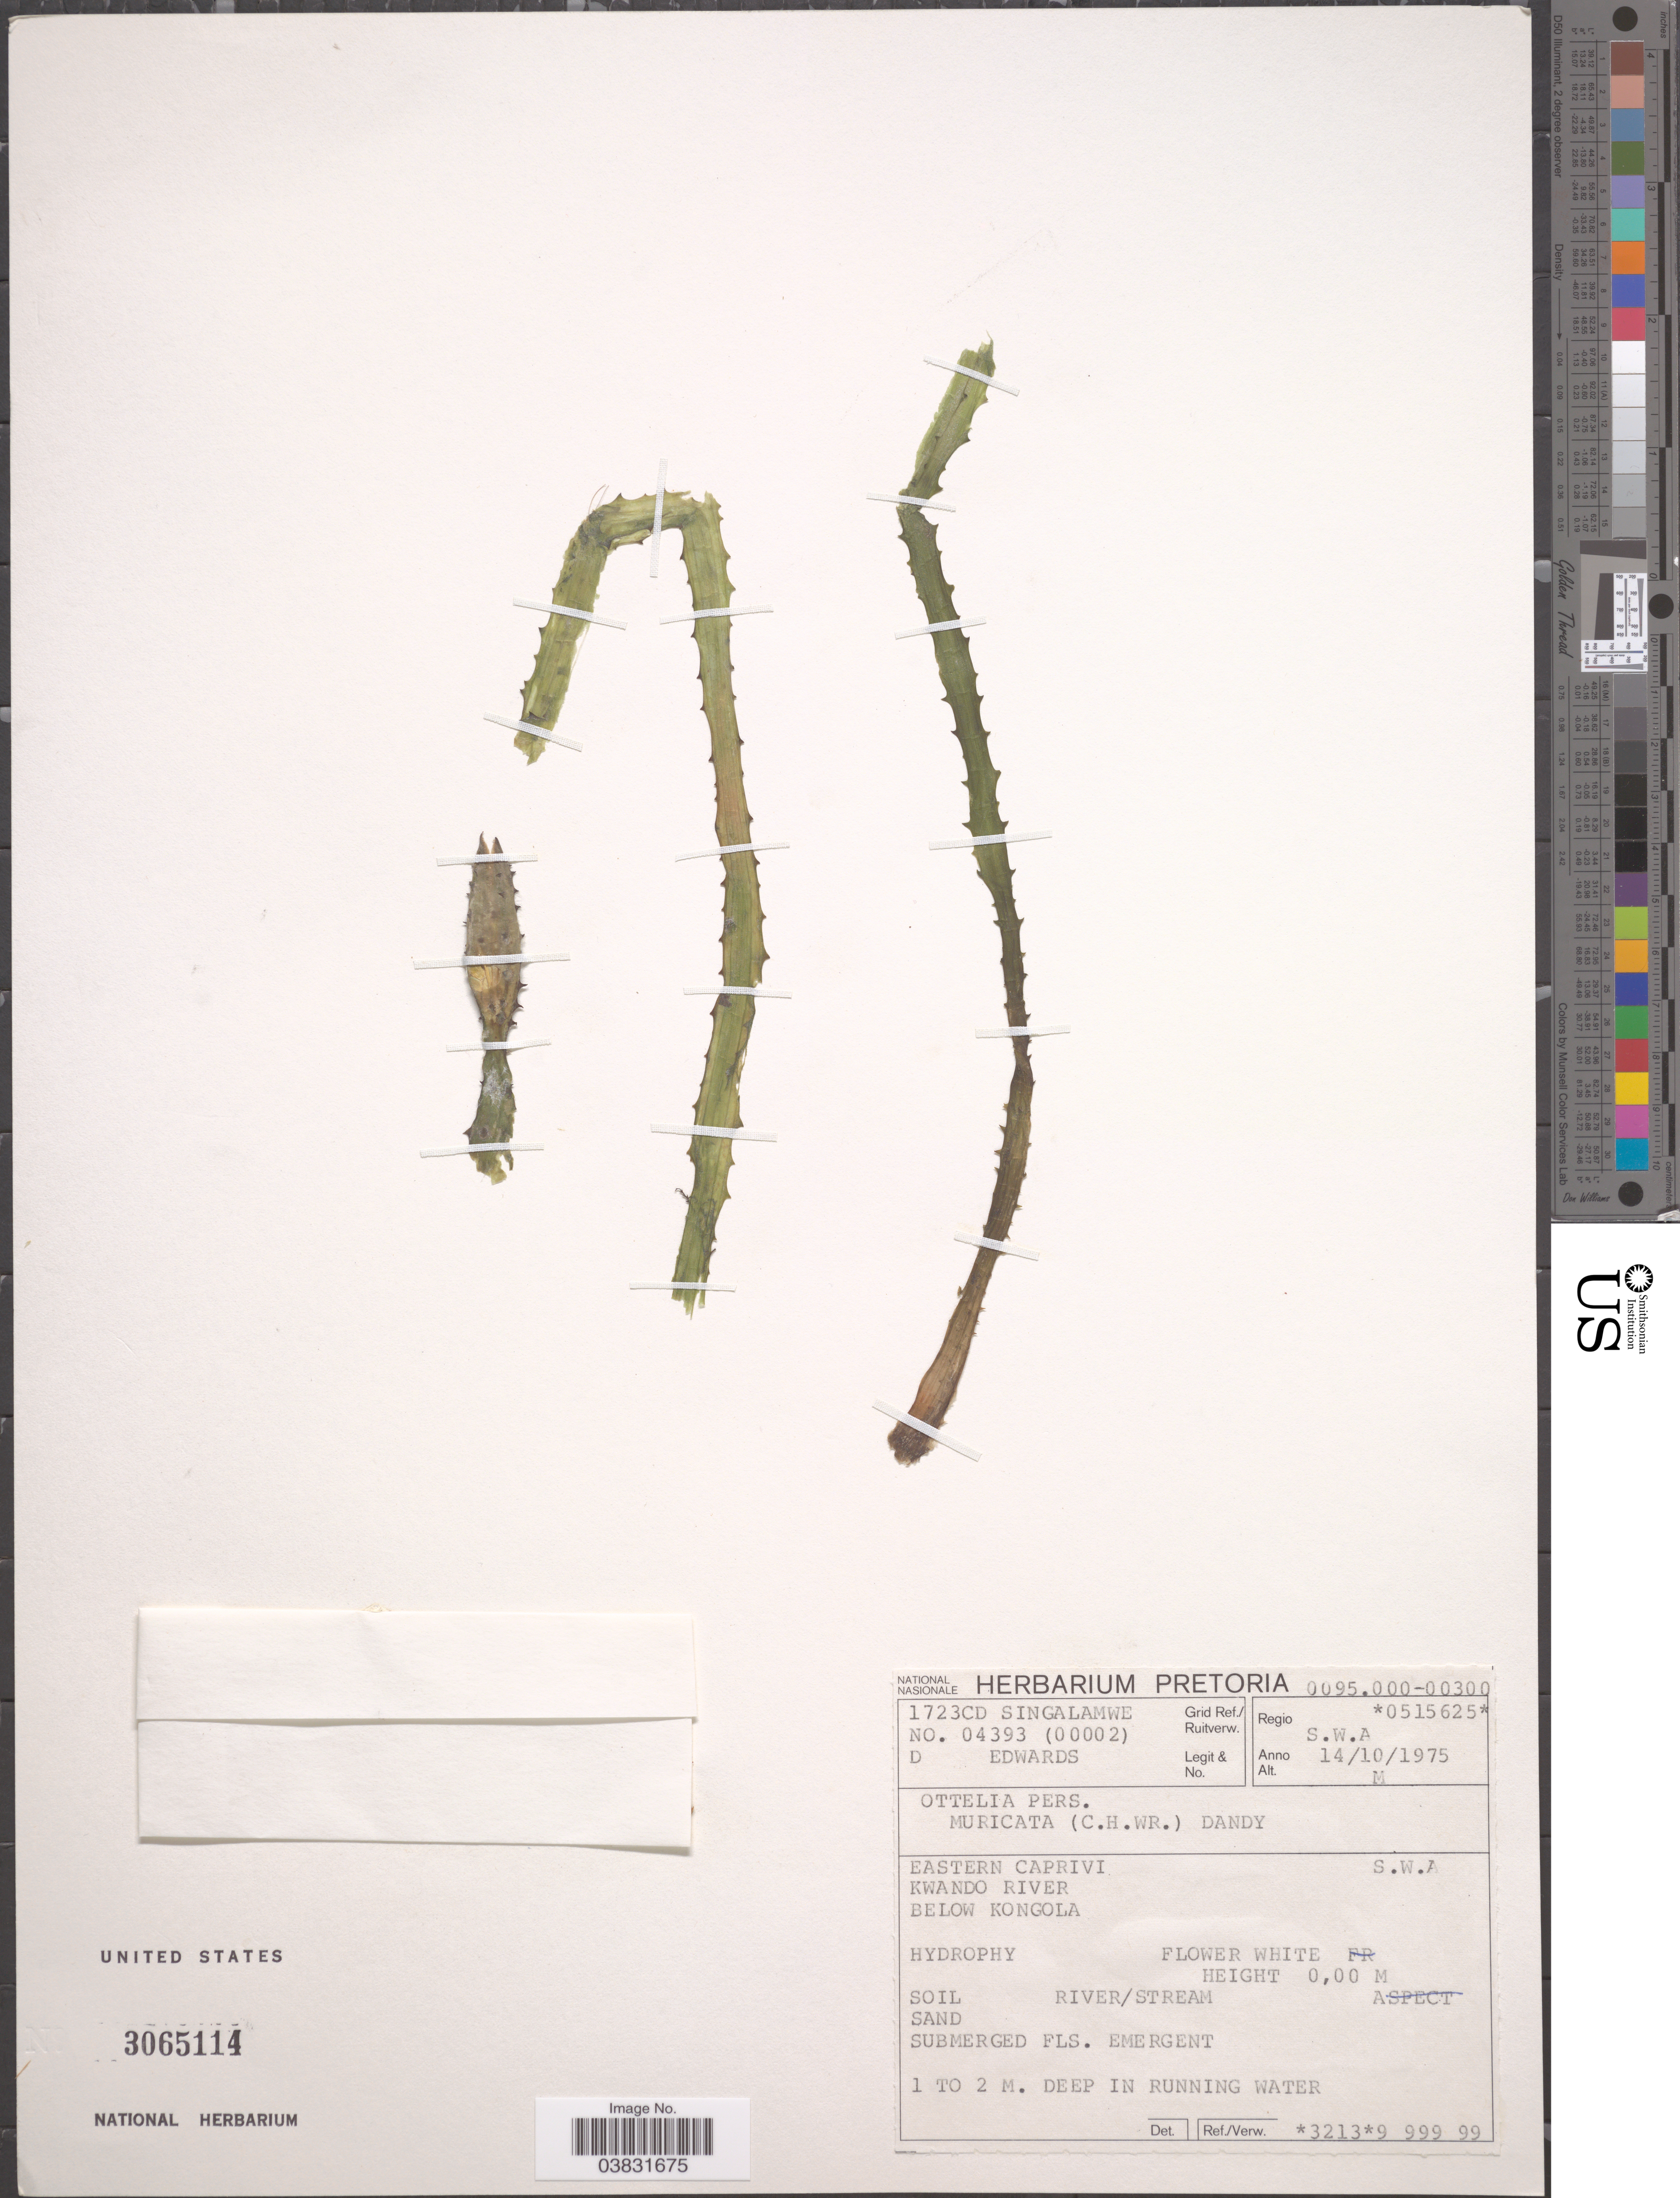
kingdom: Plantae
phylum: Tracheophyta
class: Liliopsida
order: Alismatales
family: Hydrocharitaceae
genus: Ottelia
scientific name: Ottelia muricata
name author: (C.H. Wright) Dandy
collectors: D. Edwards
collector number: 04393 (00002)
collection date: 1975-10-14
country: Namibia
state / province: Caprivi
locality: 1723CD Singalamwe Grid Ref./ Ruitverw. Regio 0515625 S.W.A. Eastern Caprivi, Kwando River, Below Kongola, S.W.A.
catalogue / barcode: US 3065114